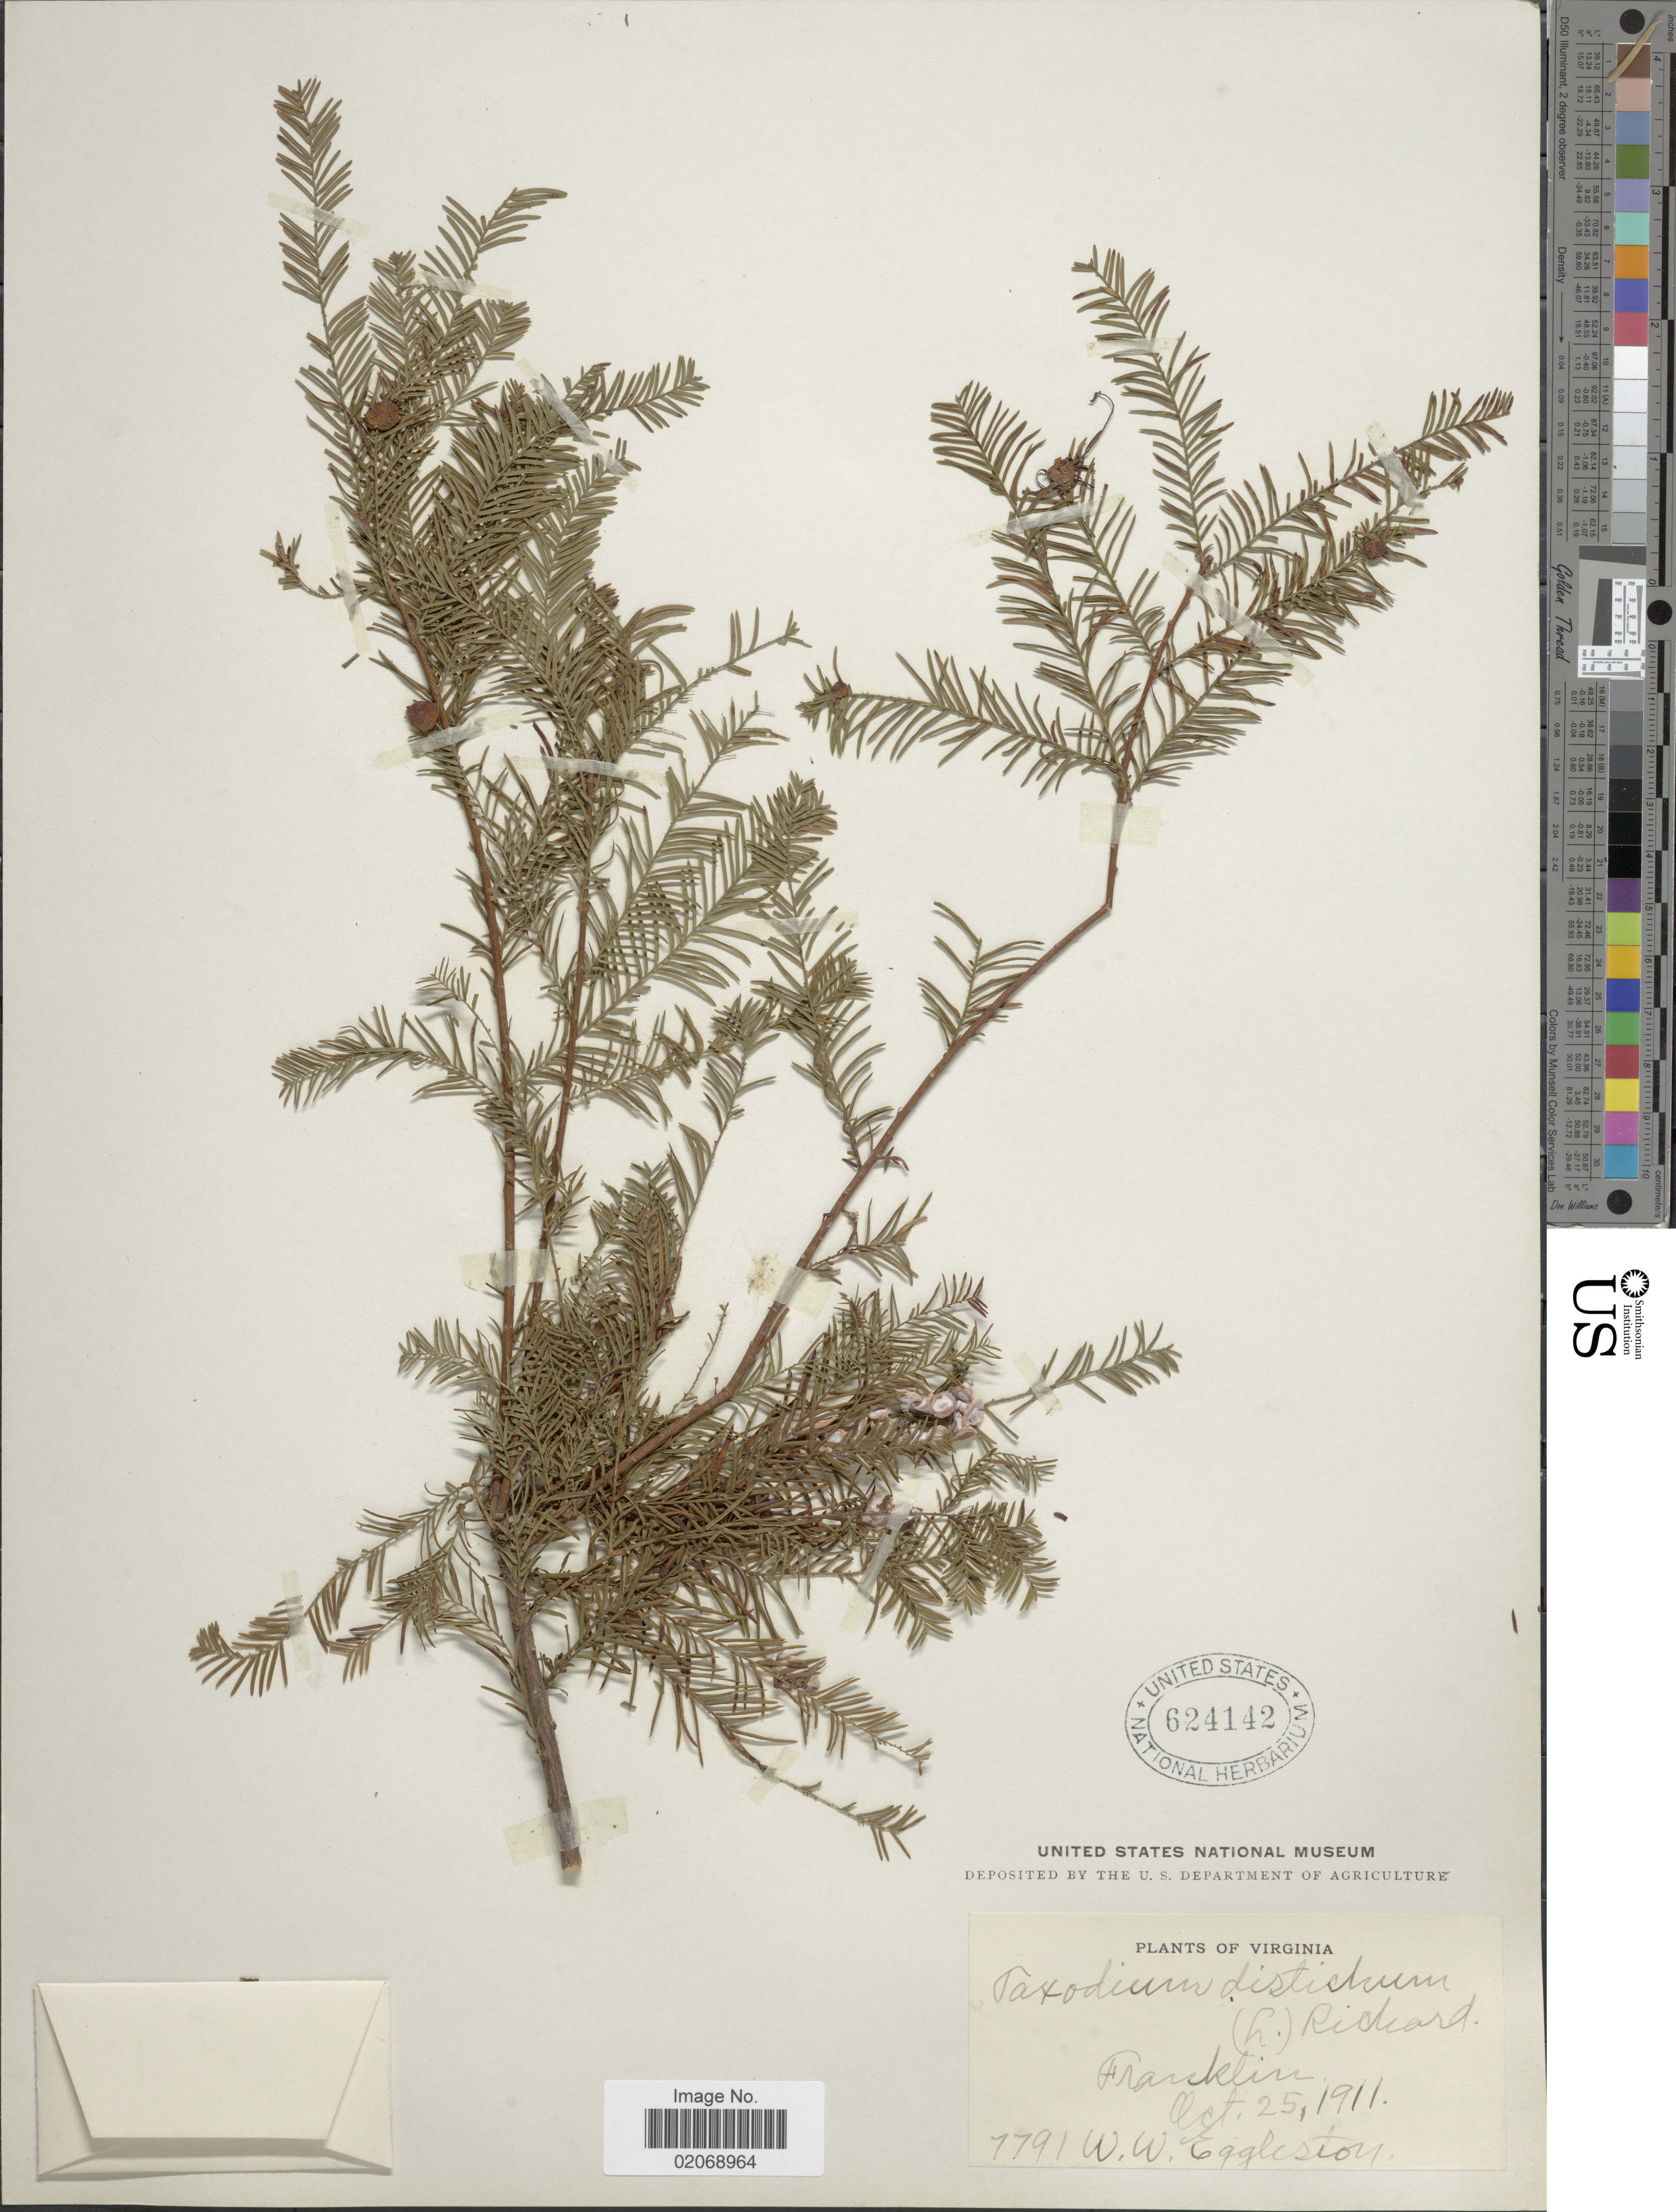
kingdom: Plantae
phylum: Tracheophyta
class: Pinopsida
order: Pinales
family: Cupressaceae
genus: Taxodium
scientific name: Taxodium distichum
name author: (L.) Rich.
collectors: W. W. Eggleston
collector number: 1791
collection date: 1911-10-25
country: United States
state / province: Virginia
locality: Franklin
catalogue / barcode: US 624142